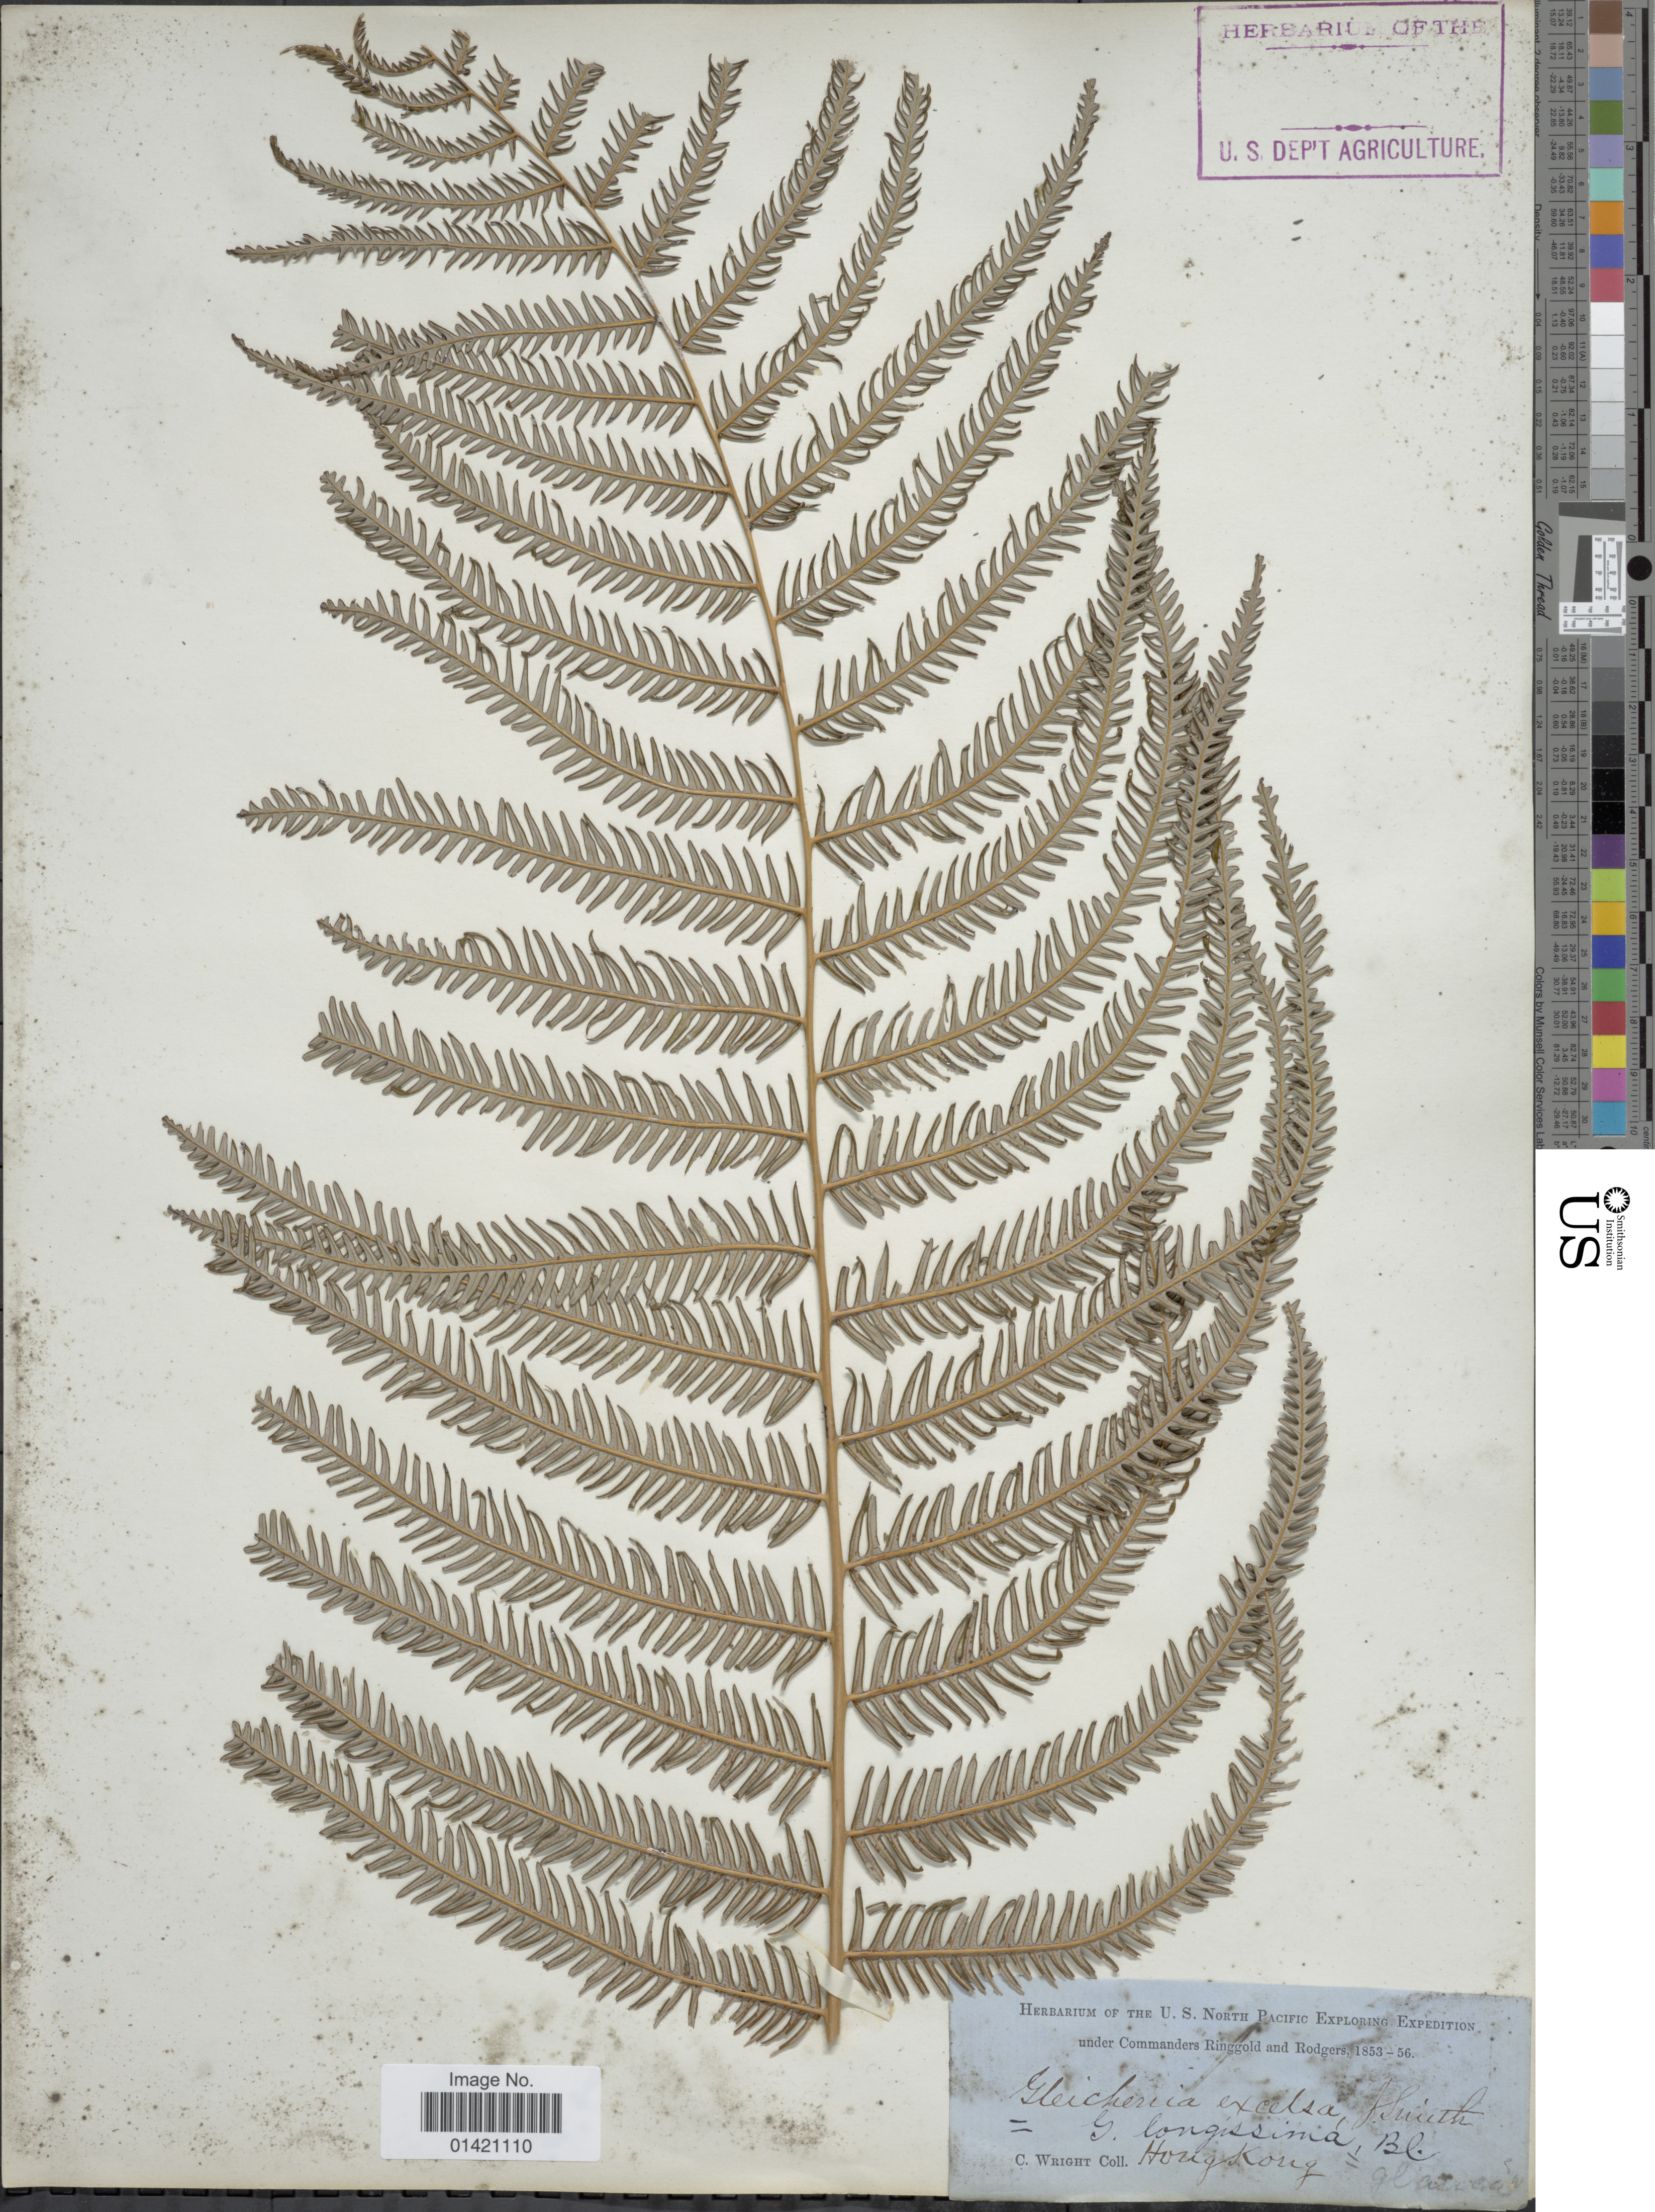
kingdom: Plantae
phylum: Tracheophyta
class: Polypodiopsida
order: Gleicheniales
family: Gleicheniaceae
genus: Diplopterygium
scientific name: Diplopterygium longissimum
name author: (Blume) Nakai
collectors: C. Wright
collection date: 1853/1856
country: China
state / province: Hong Kong